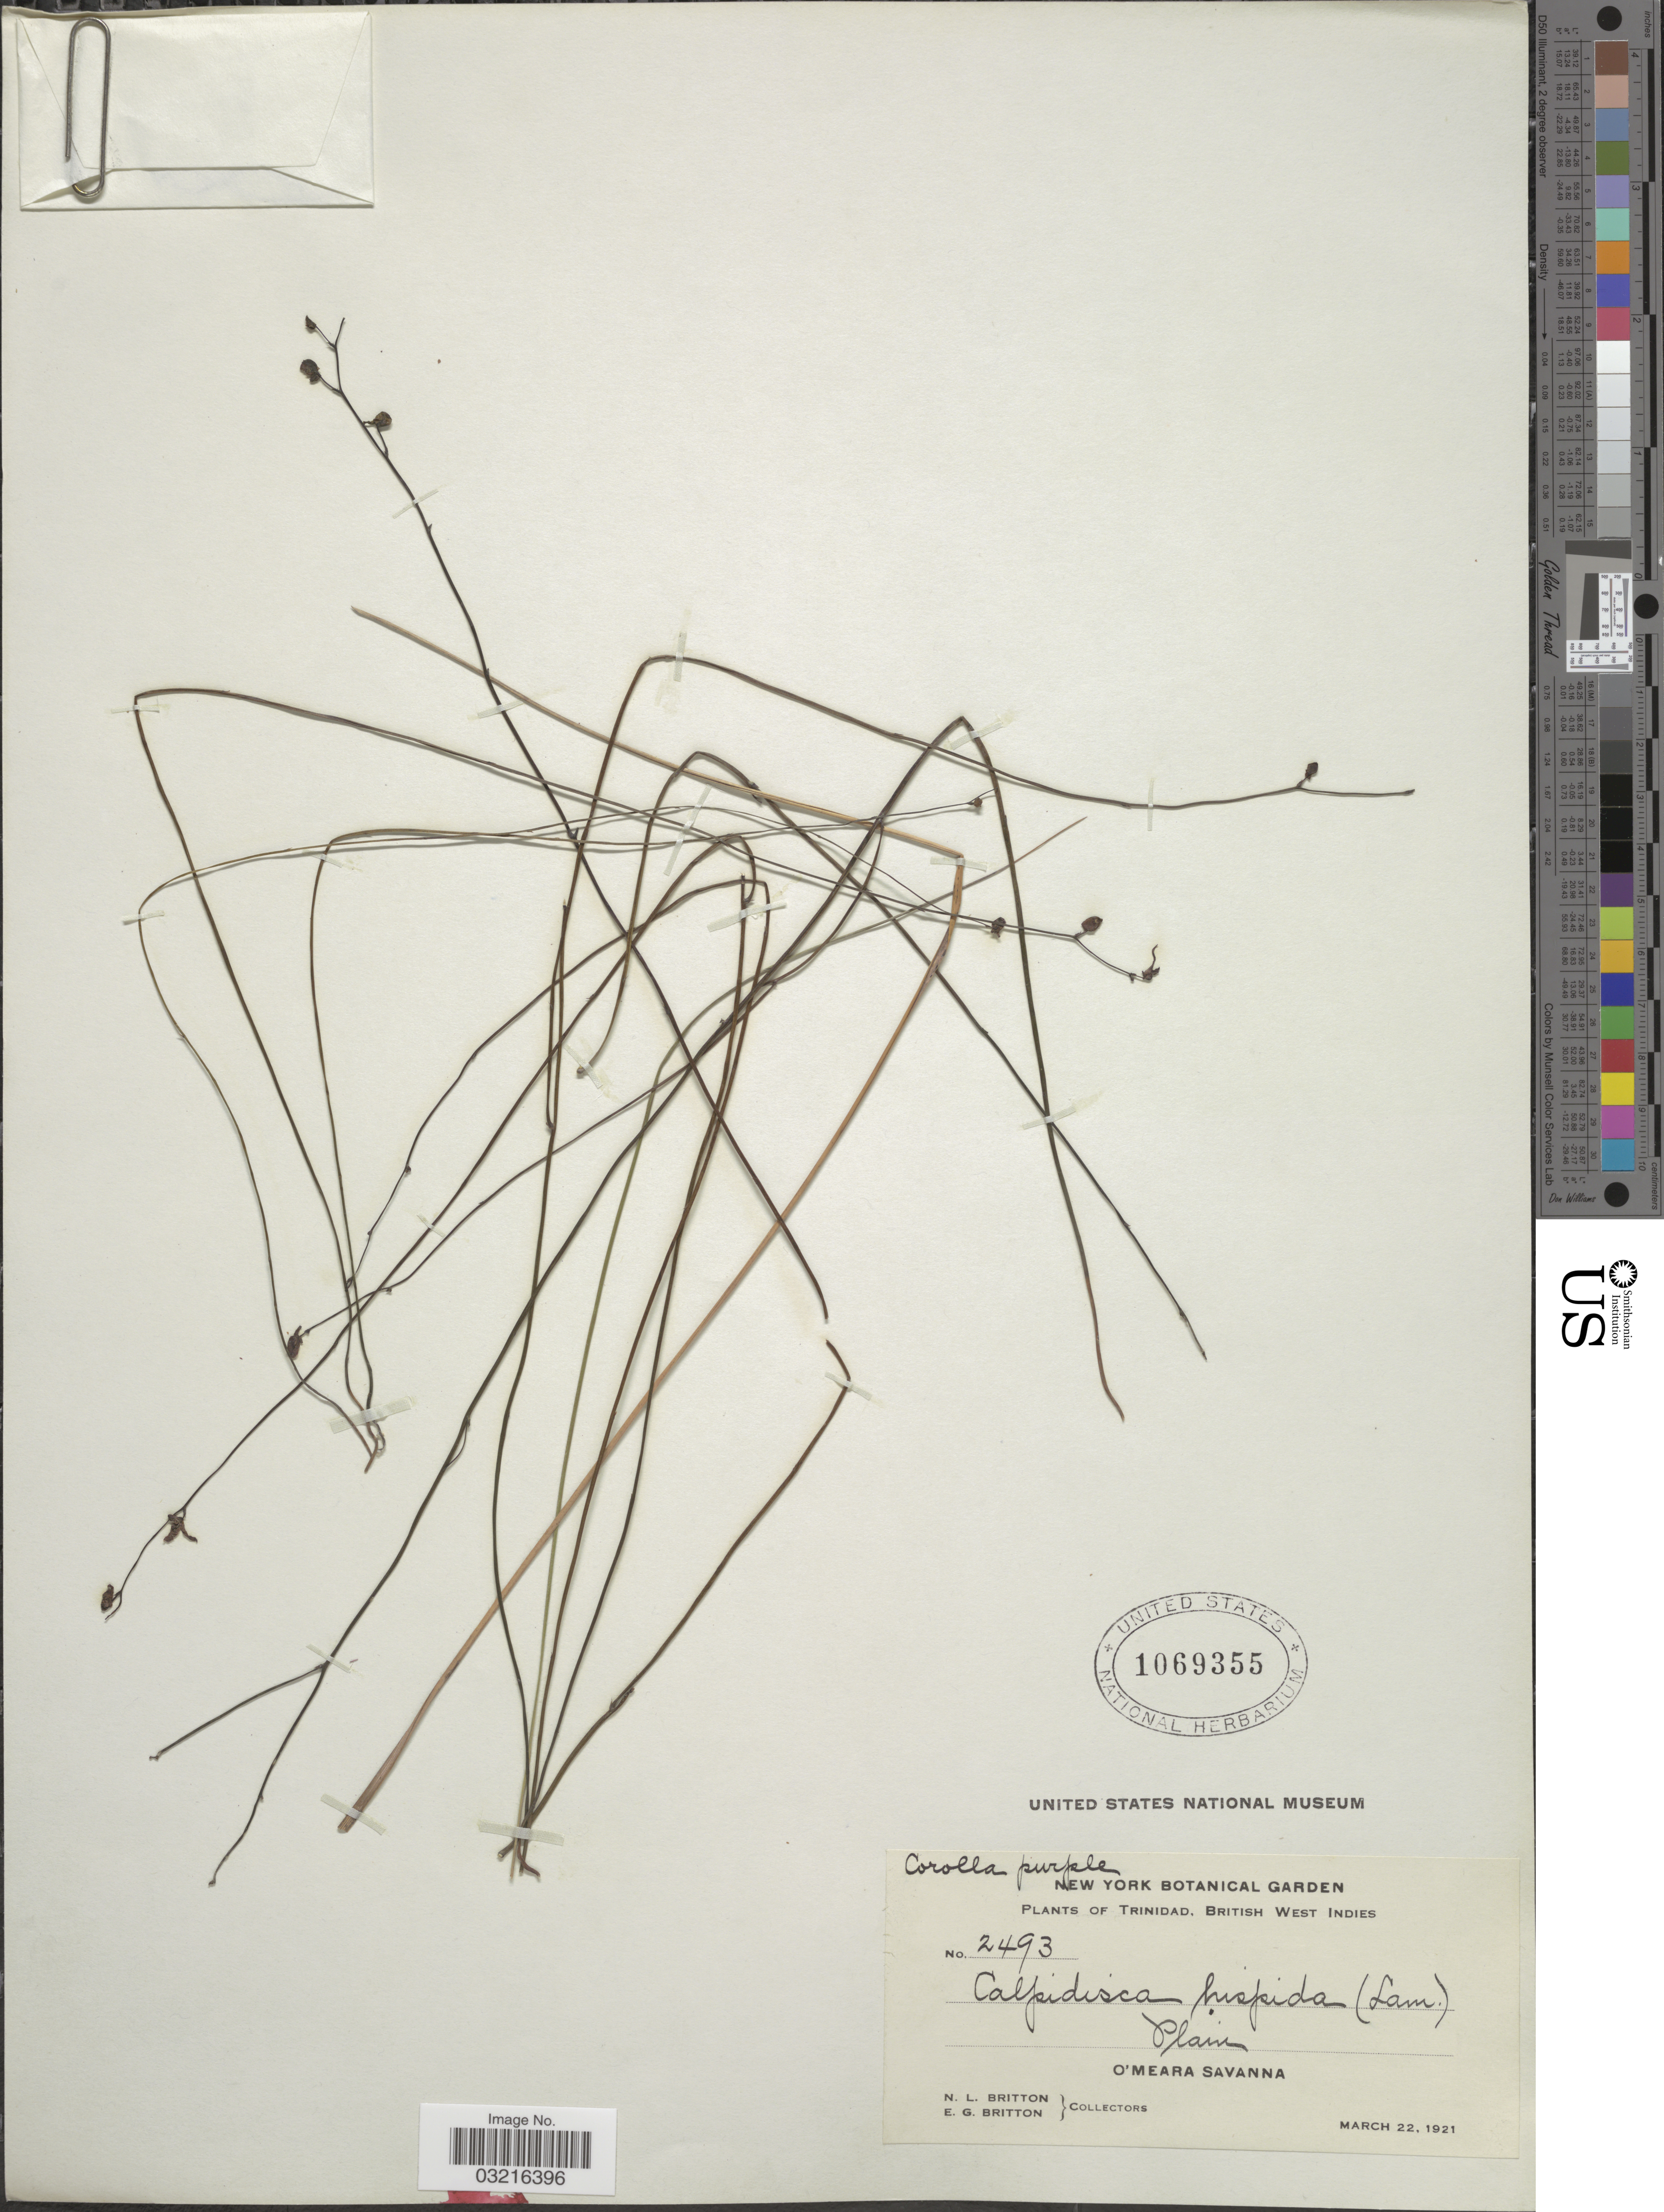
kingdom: Plantae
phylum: Tracheophyta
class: Magnoliopsida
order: Lamiales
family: Lentibulariaceae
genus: Utricularia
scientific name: Utricularia hispida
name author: Lam.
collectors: N. Britton & E. G. Britton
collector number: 2493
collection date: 1921-03-22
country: Trinidad and Tobago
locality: Trinidad, British West Indies, Plain, O'Meara Savanna.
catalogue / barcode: US 1069355